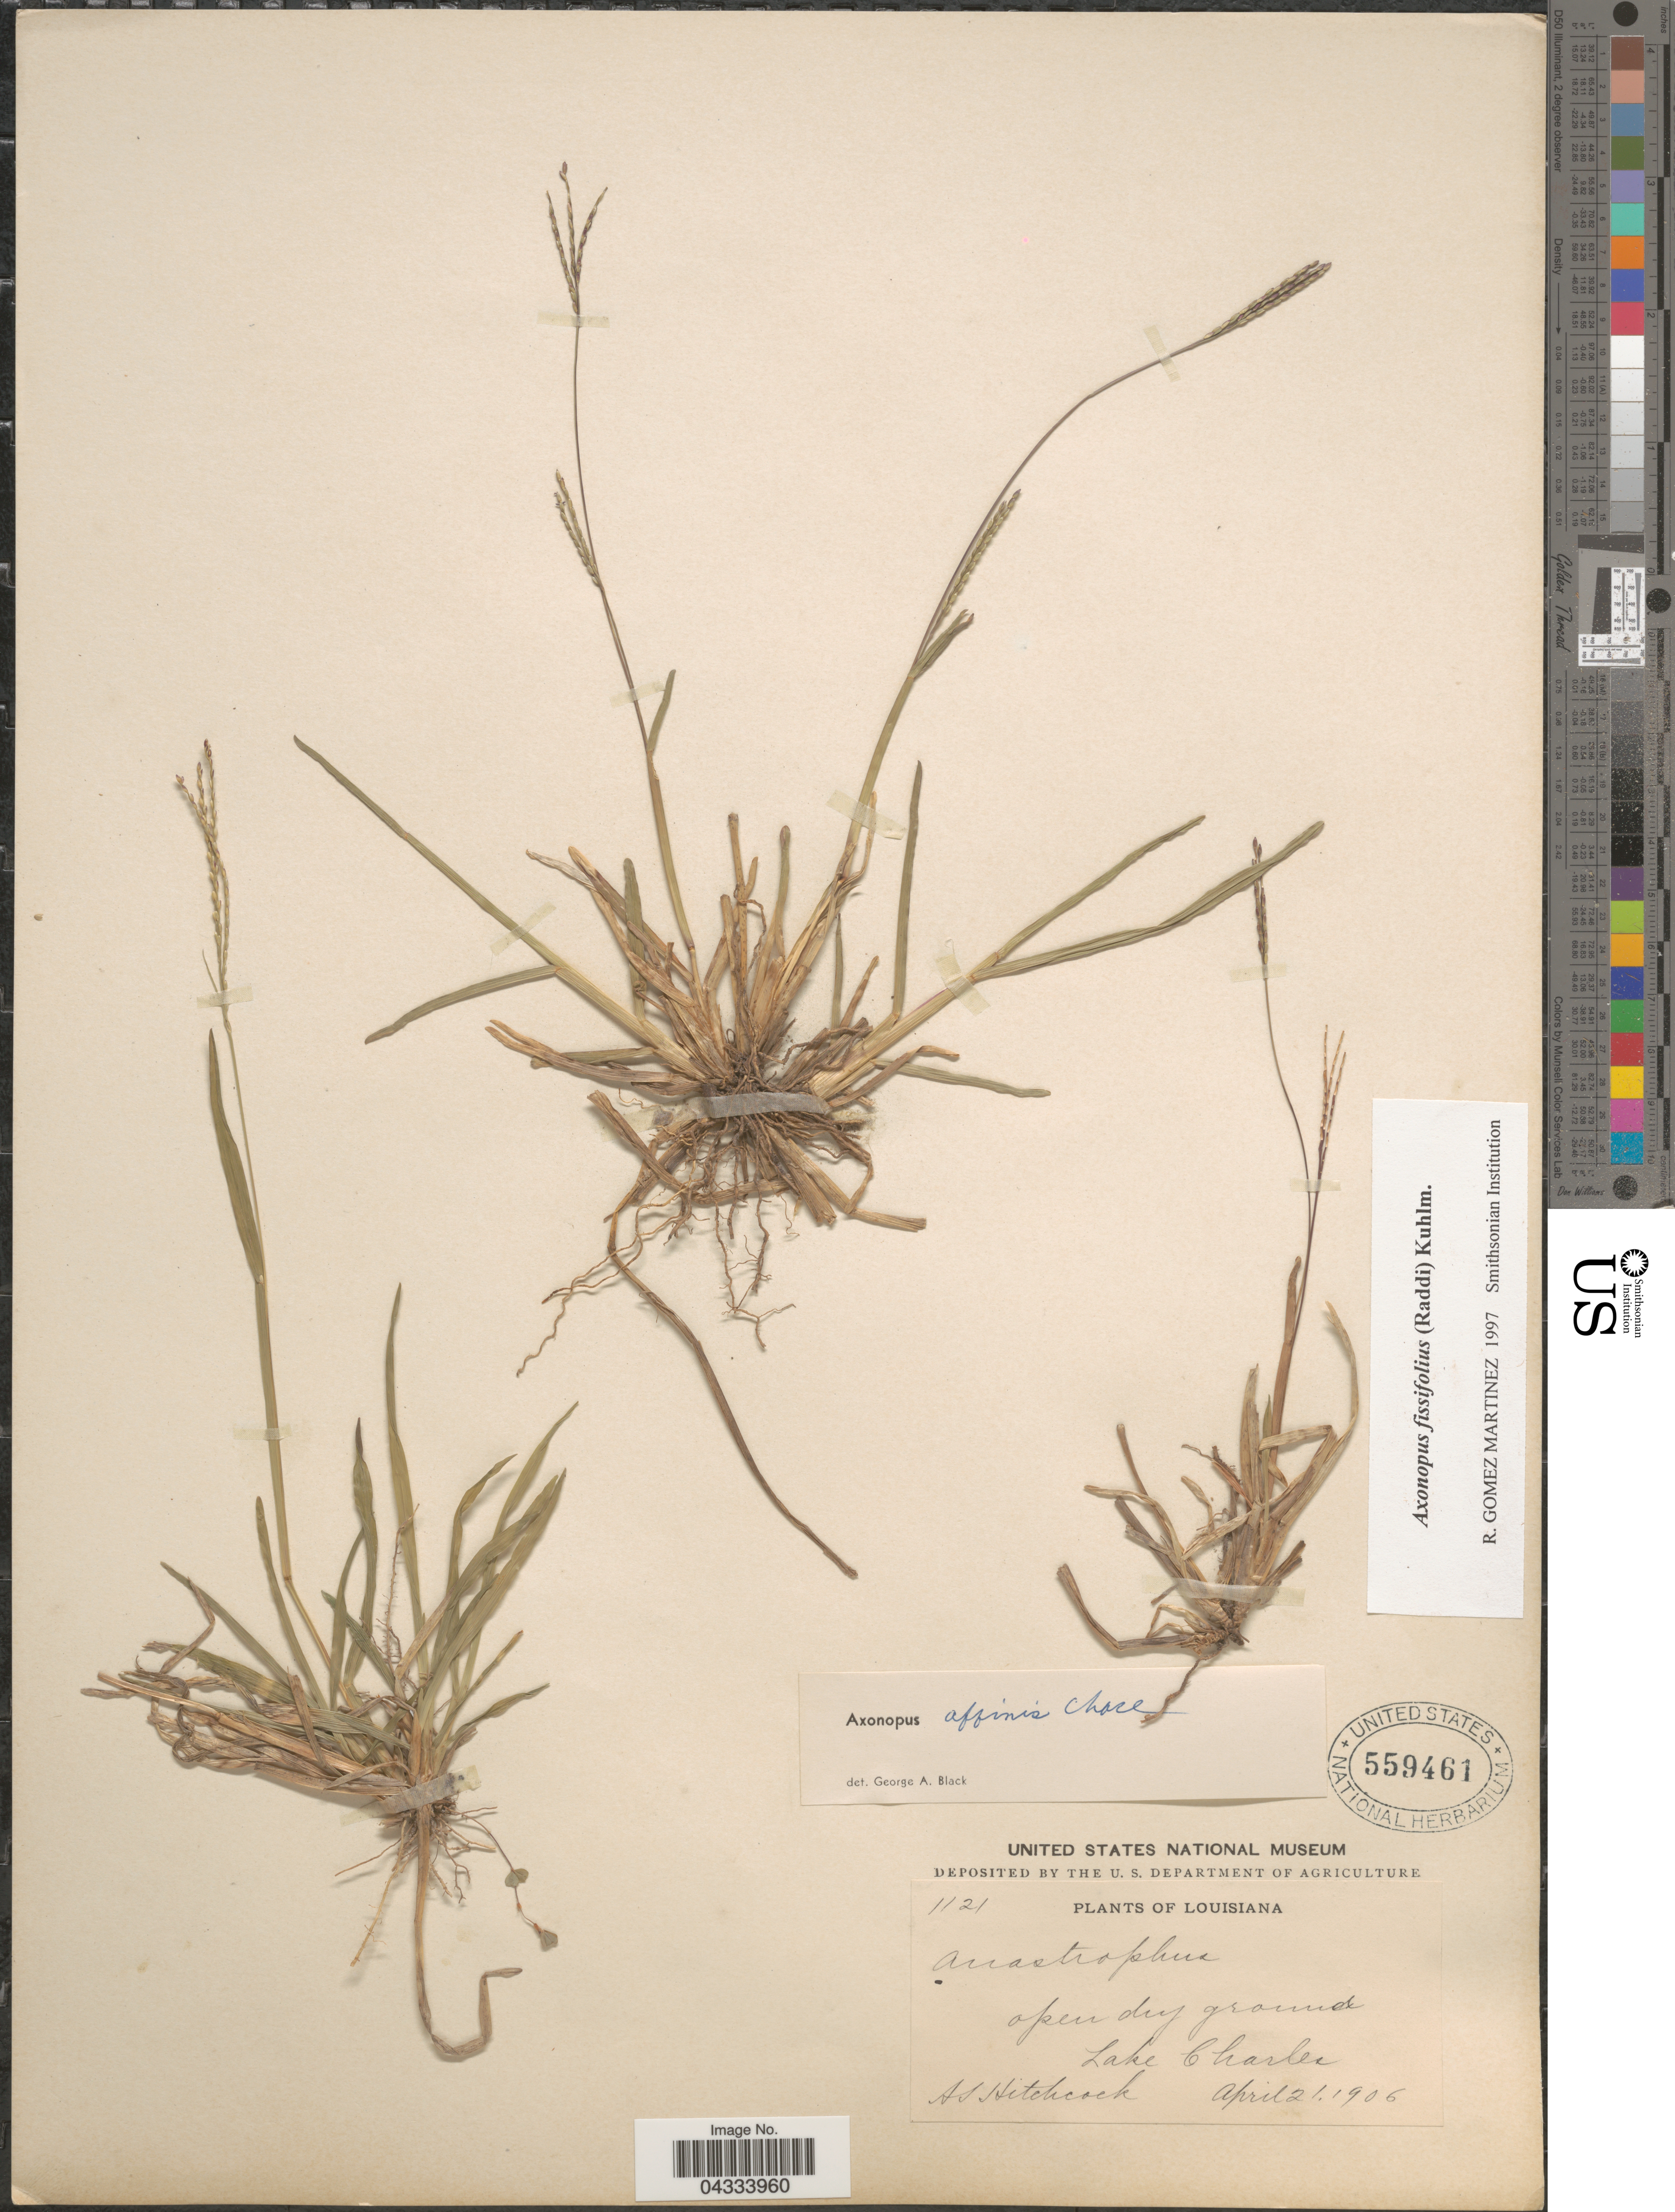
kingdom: Plantae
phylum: Tracheophyta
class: Liliopsida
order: Poales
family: Poaceae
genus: Axonopus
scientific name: Axonopus fissifolius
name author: (Raddi) Kuhlm.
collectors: A. S. Hitchcock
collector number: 1121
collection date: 1906-04-21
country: United States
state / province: Louisiana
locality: Lake Charles.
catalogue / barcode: US 559461